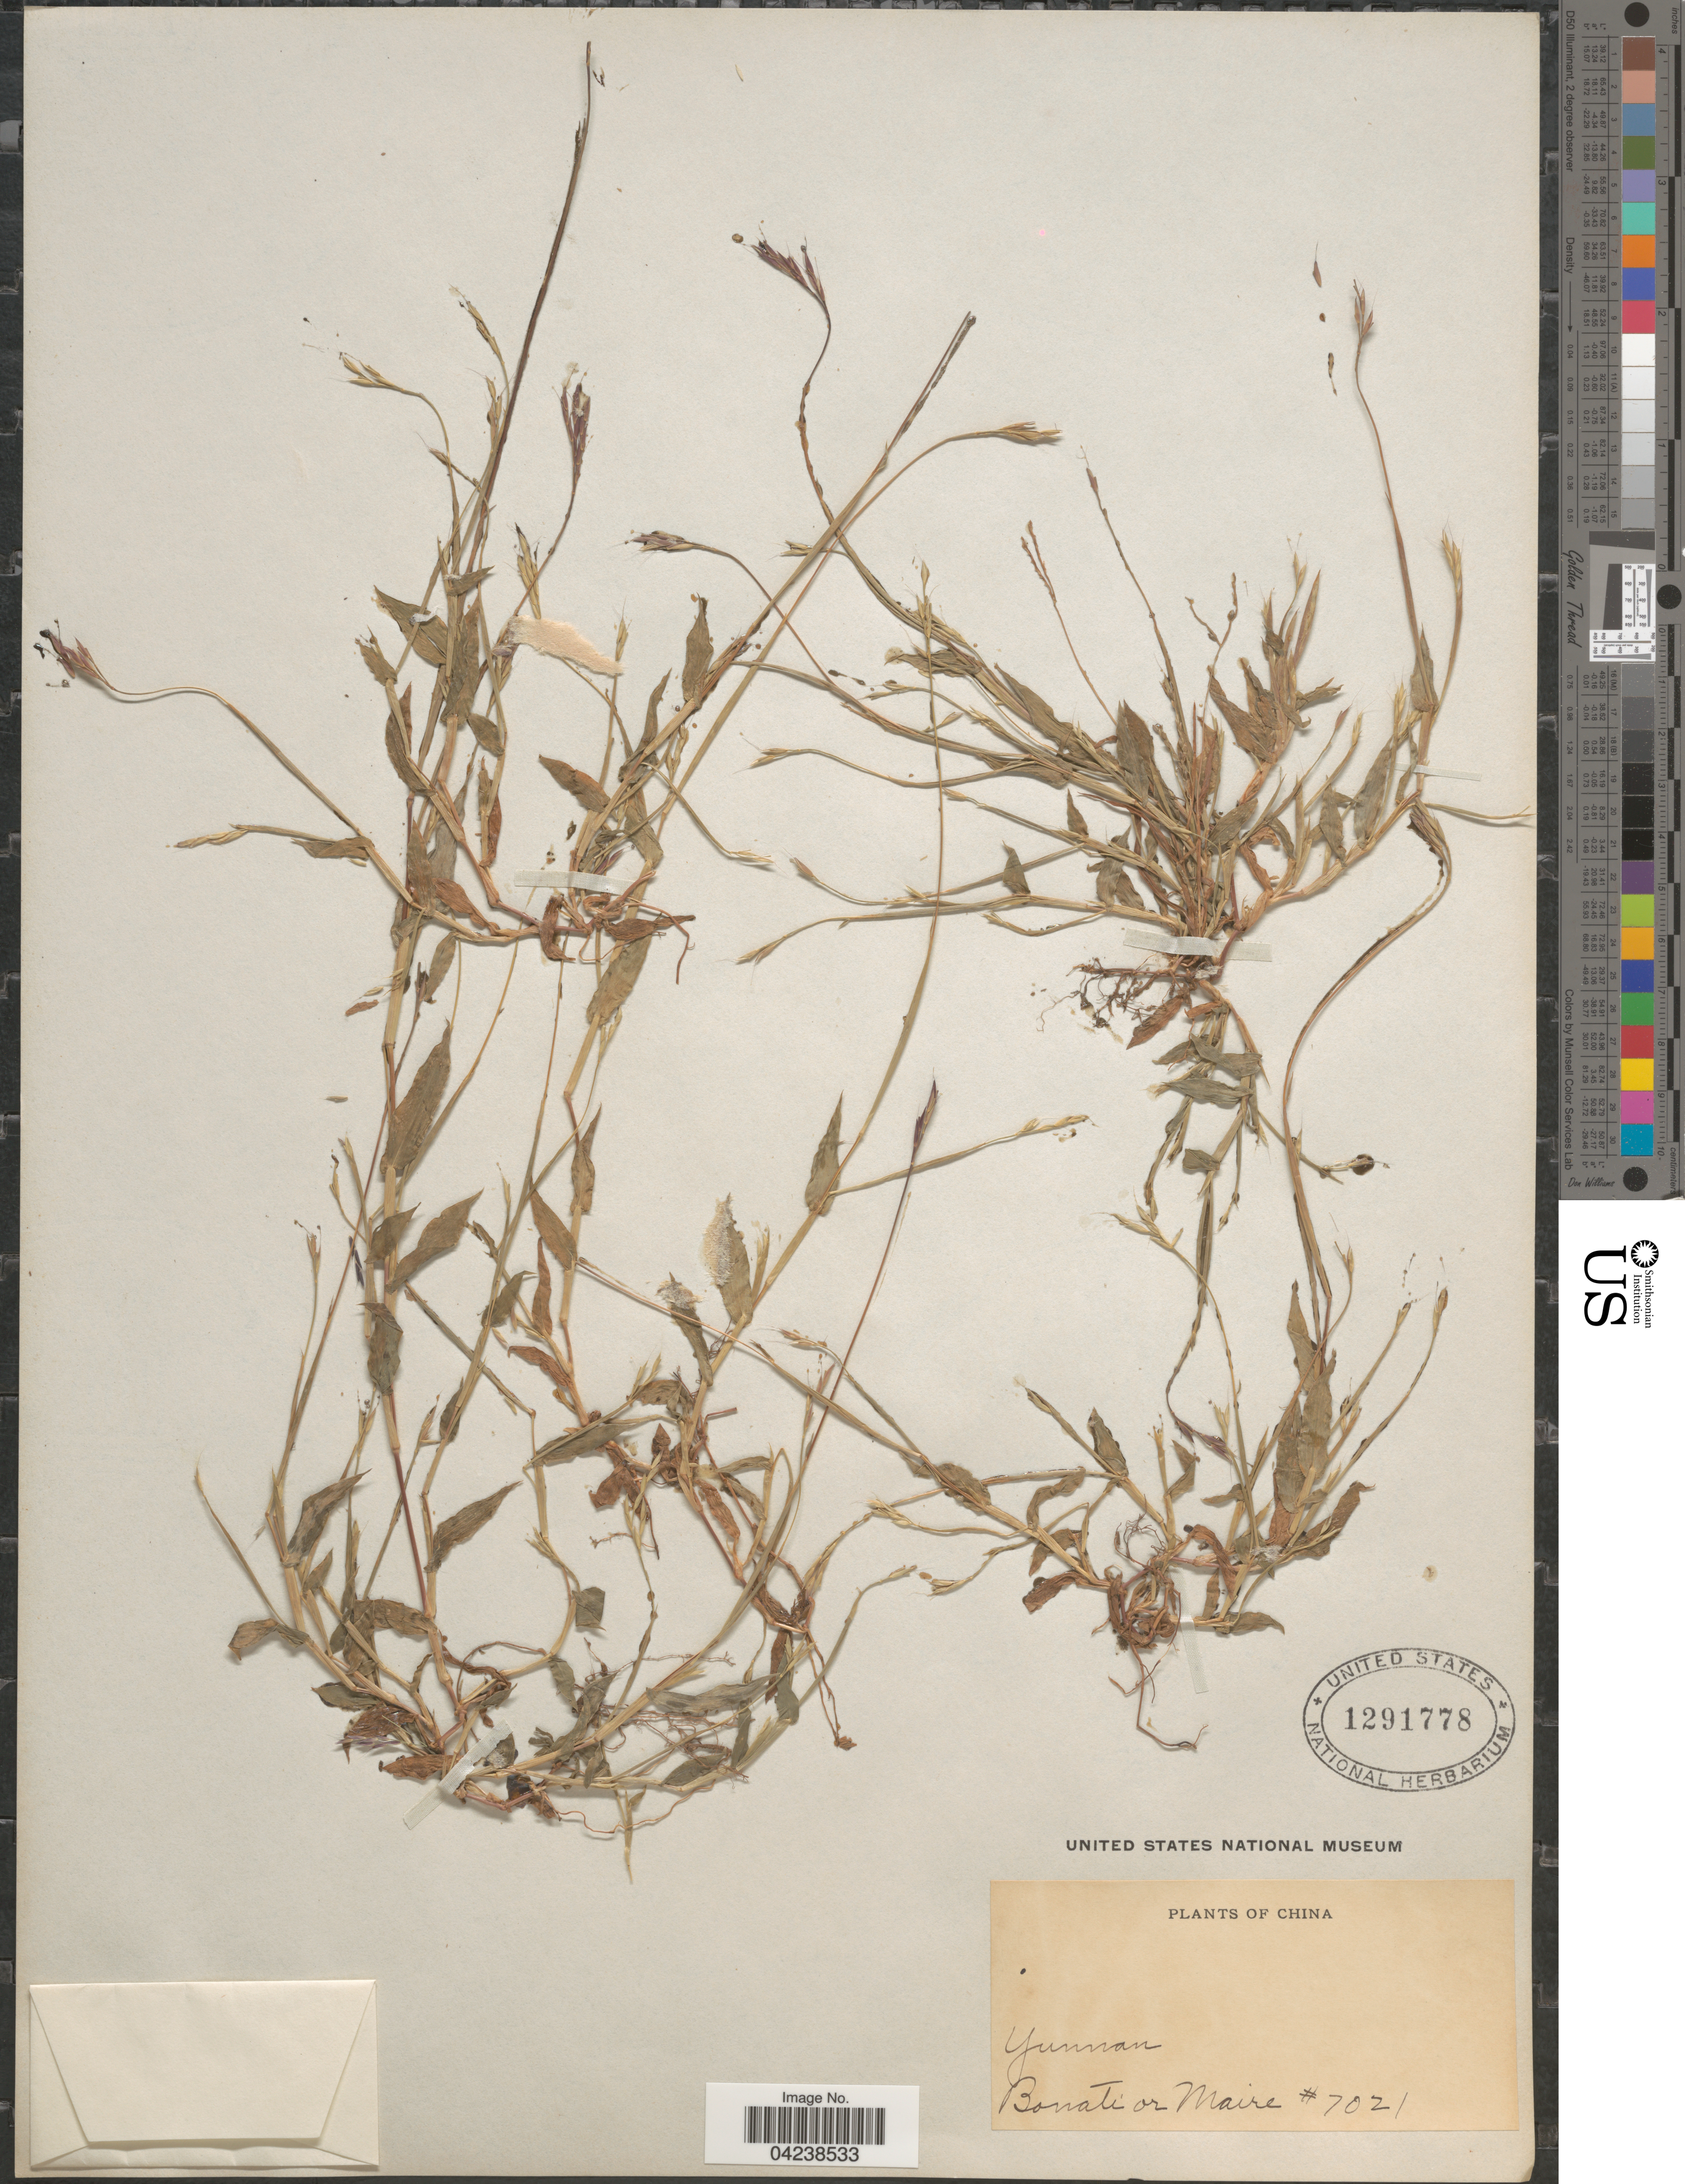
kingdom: Plantae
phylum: Tracheophyta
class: Liliopsida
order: Poales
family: Poaceae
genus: Arthraxon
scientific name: Arthraxon hispidus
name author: (Thunb.) Makino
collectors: B. Maire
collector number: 7021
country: China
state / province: Yunnan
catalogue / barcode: US 1291778